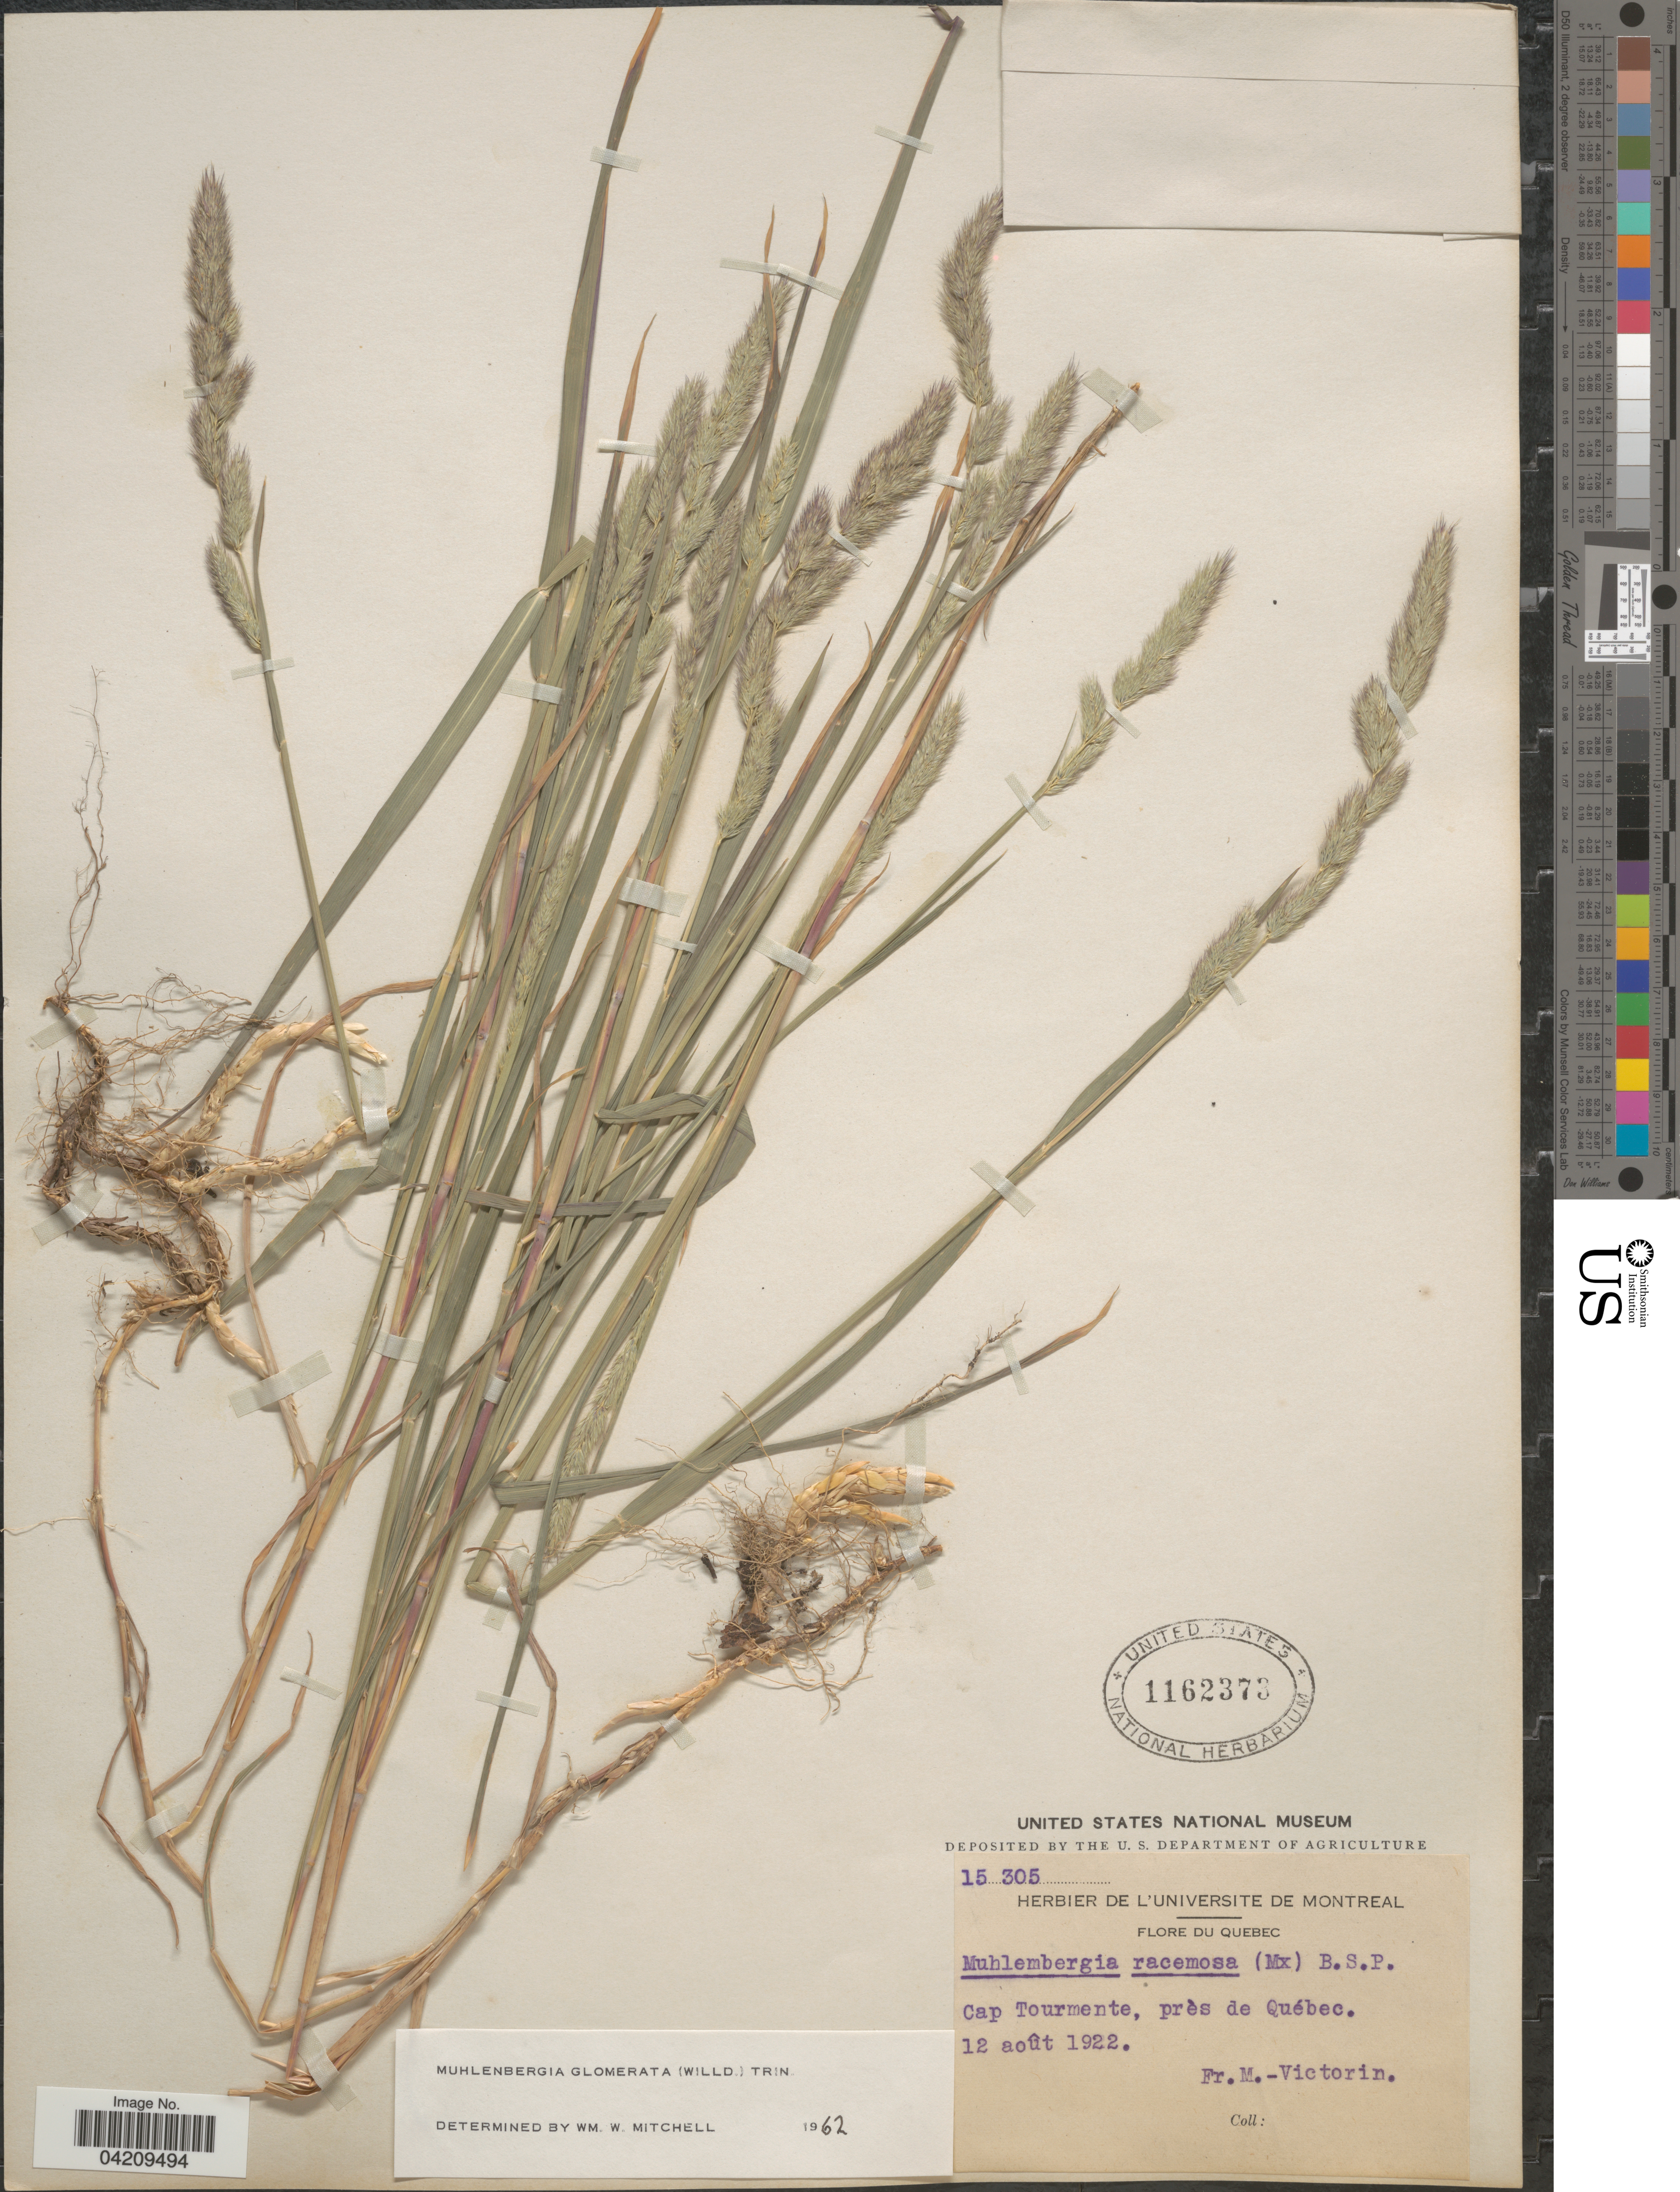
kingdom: Plantae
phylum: Tracheophyta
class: Liliopsida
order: Poales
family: Poaceae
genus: Muhlenbergia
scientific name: Muhlenbergia glomerata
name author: (Willd.) Trin.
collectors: F. Marie-Victorin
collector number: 15305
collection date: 1922-08-12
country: Canada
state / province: Quebec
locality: Cap Tourmente, près de Québec.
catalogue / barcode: US 1162373